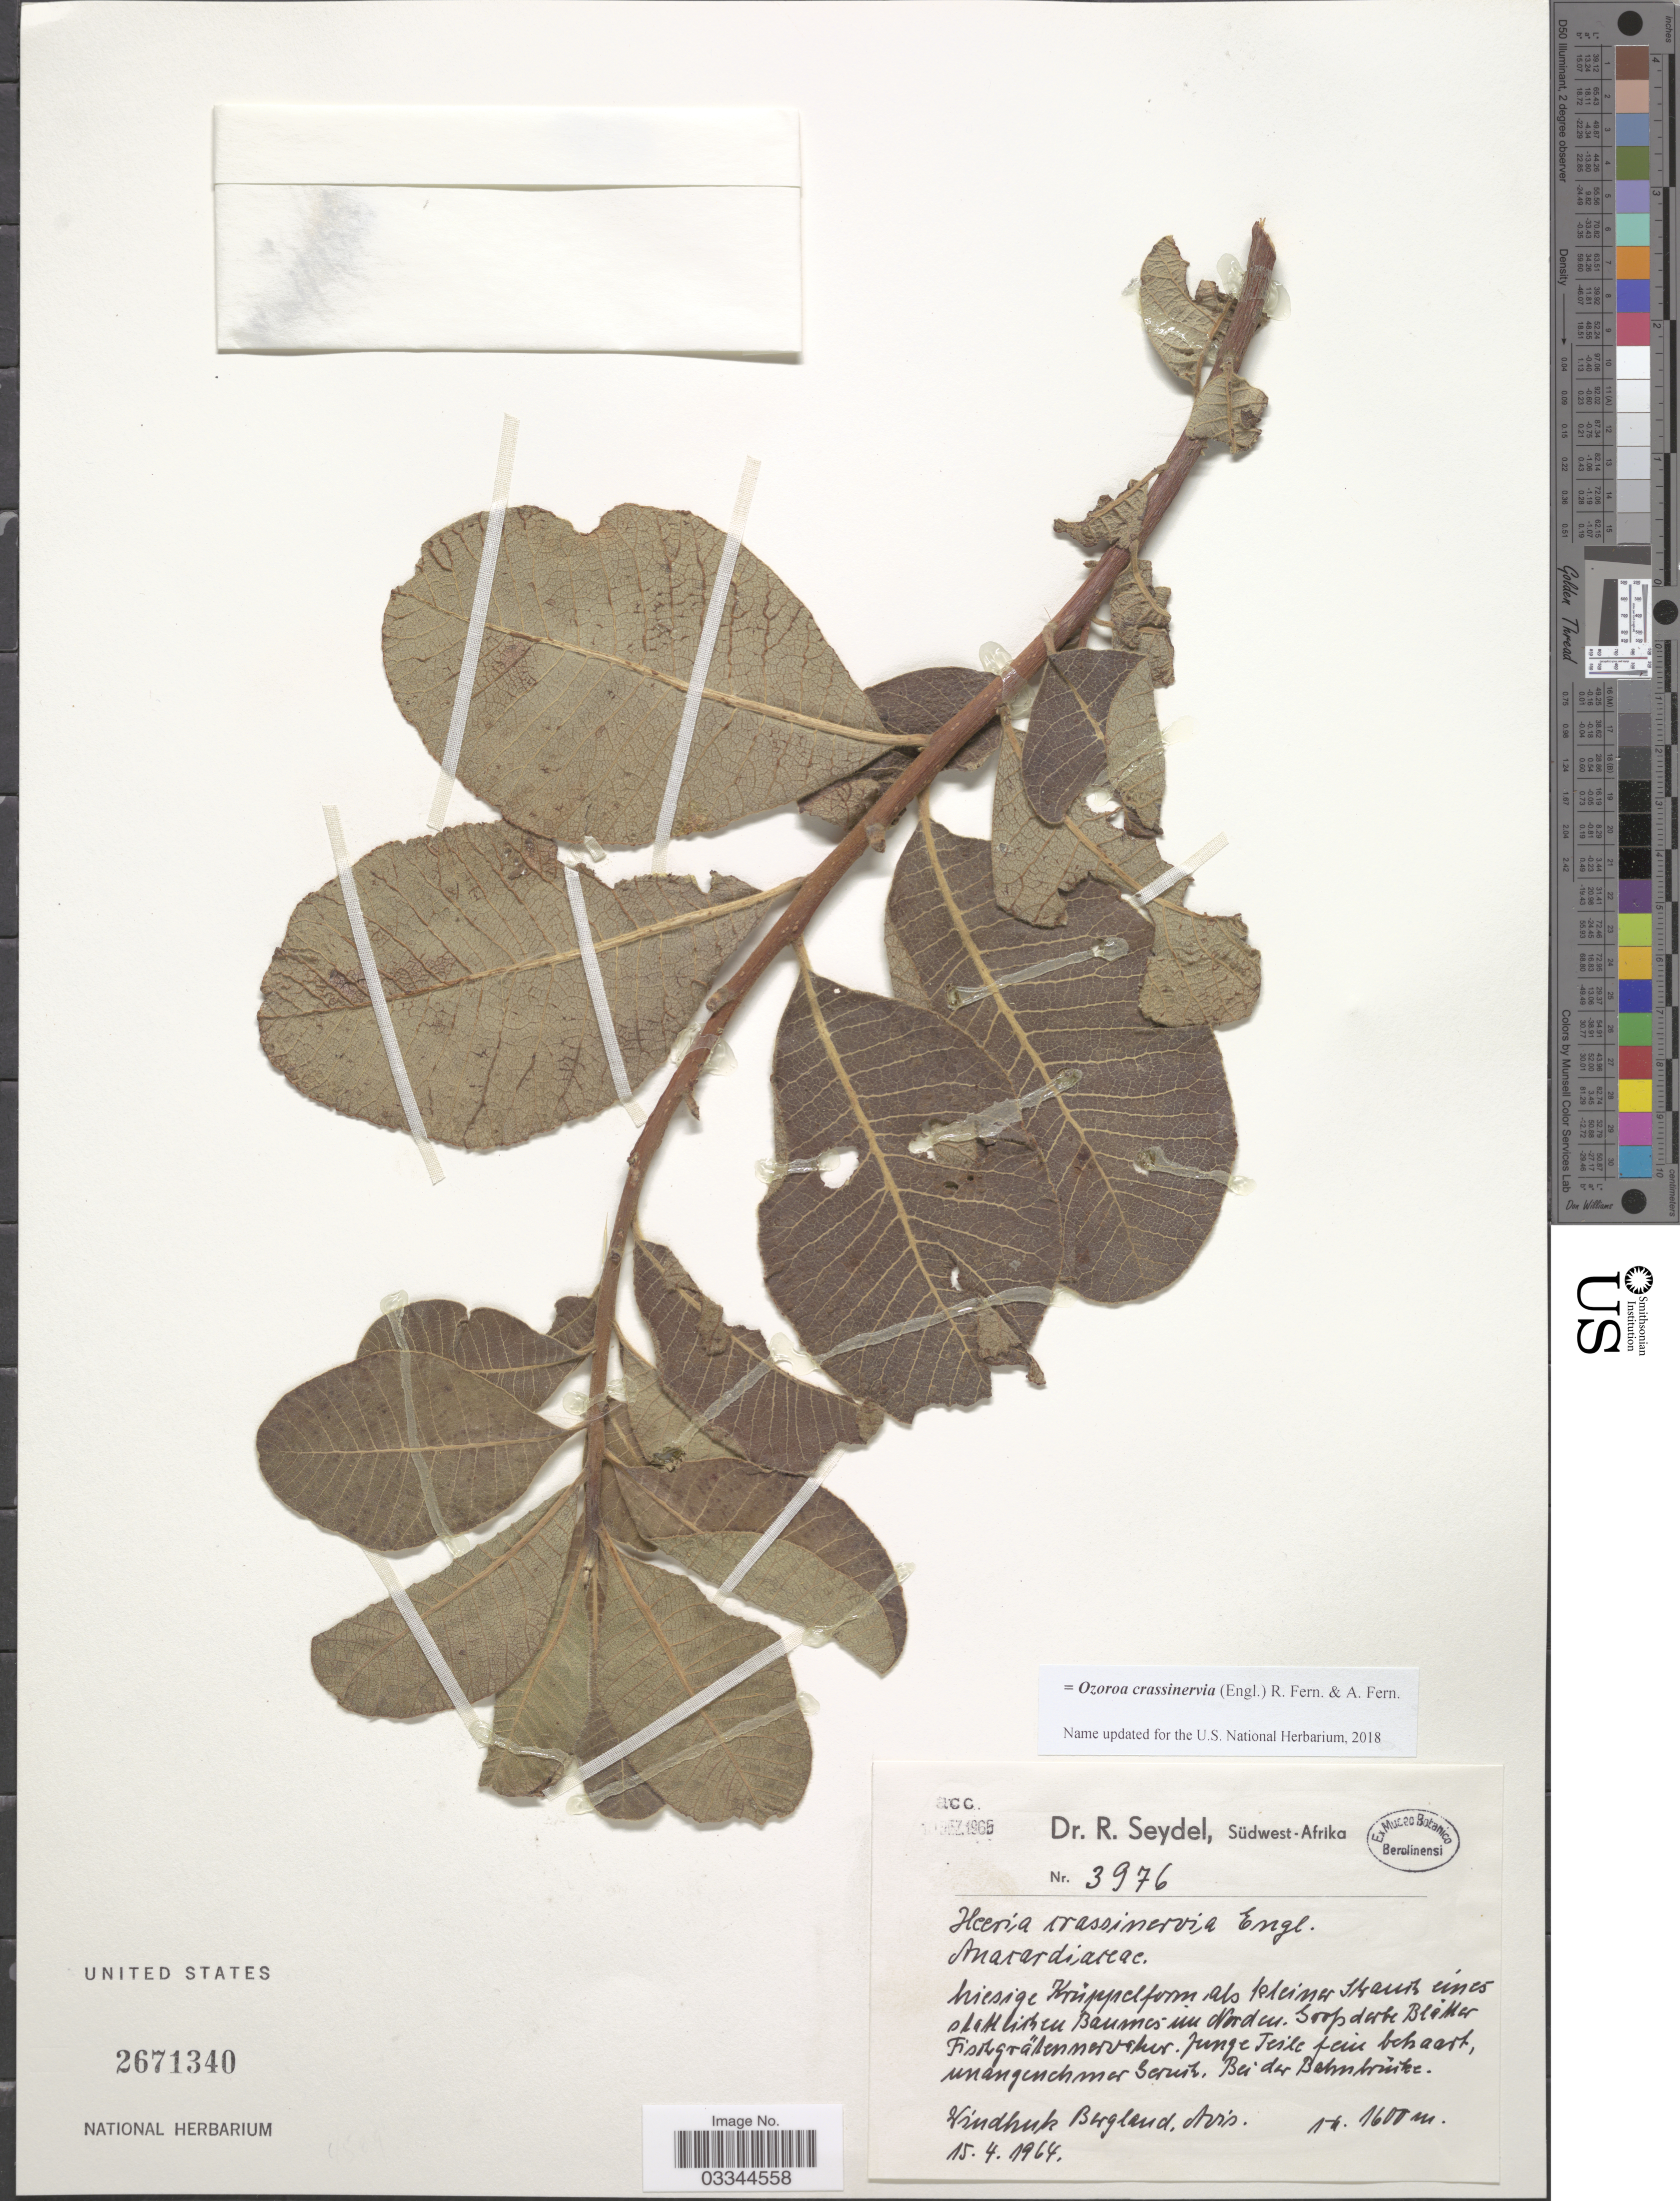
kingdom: Plantae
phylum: Tracheophyta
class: Magnoliopsida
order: Sapindales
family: Anacardiaceae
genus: Ozoroa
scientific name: Ozoroa crassinervia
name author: (Engl.) R. Fern. & A. Fern.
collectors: R. Seydel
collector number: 3976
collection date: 1964-04-15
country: Namibia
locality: Südwest-Afrika. Windhuk Bergland, Avis.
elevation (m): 1600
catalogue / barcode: US 2671340